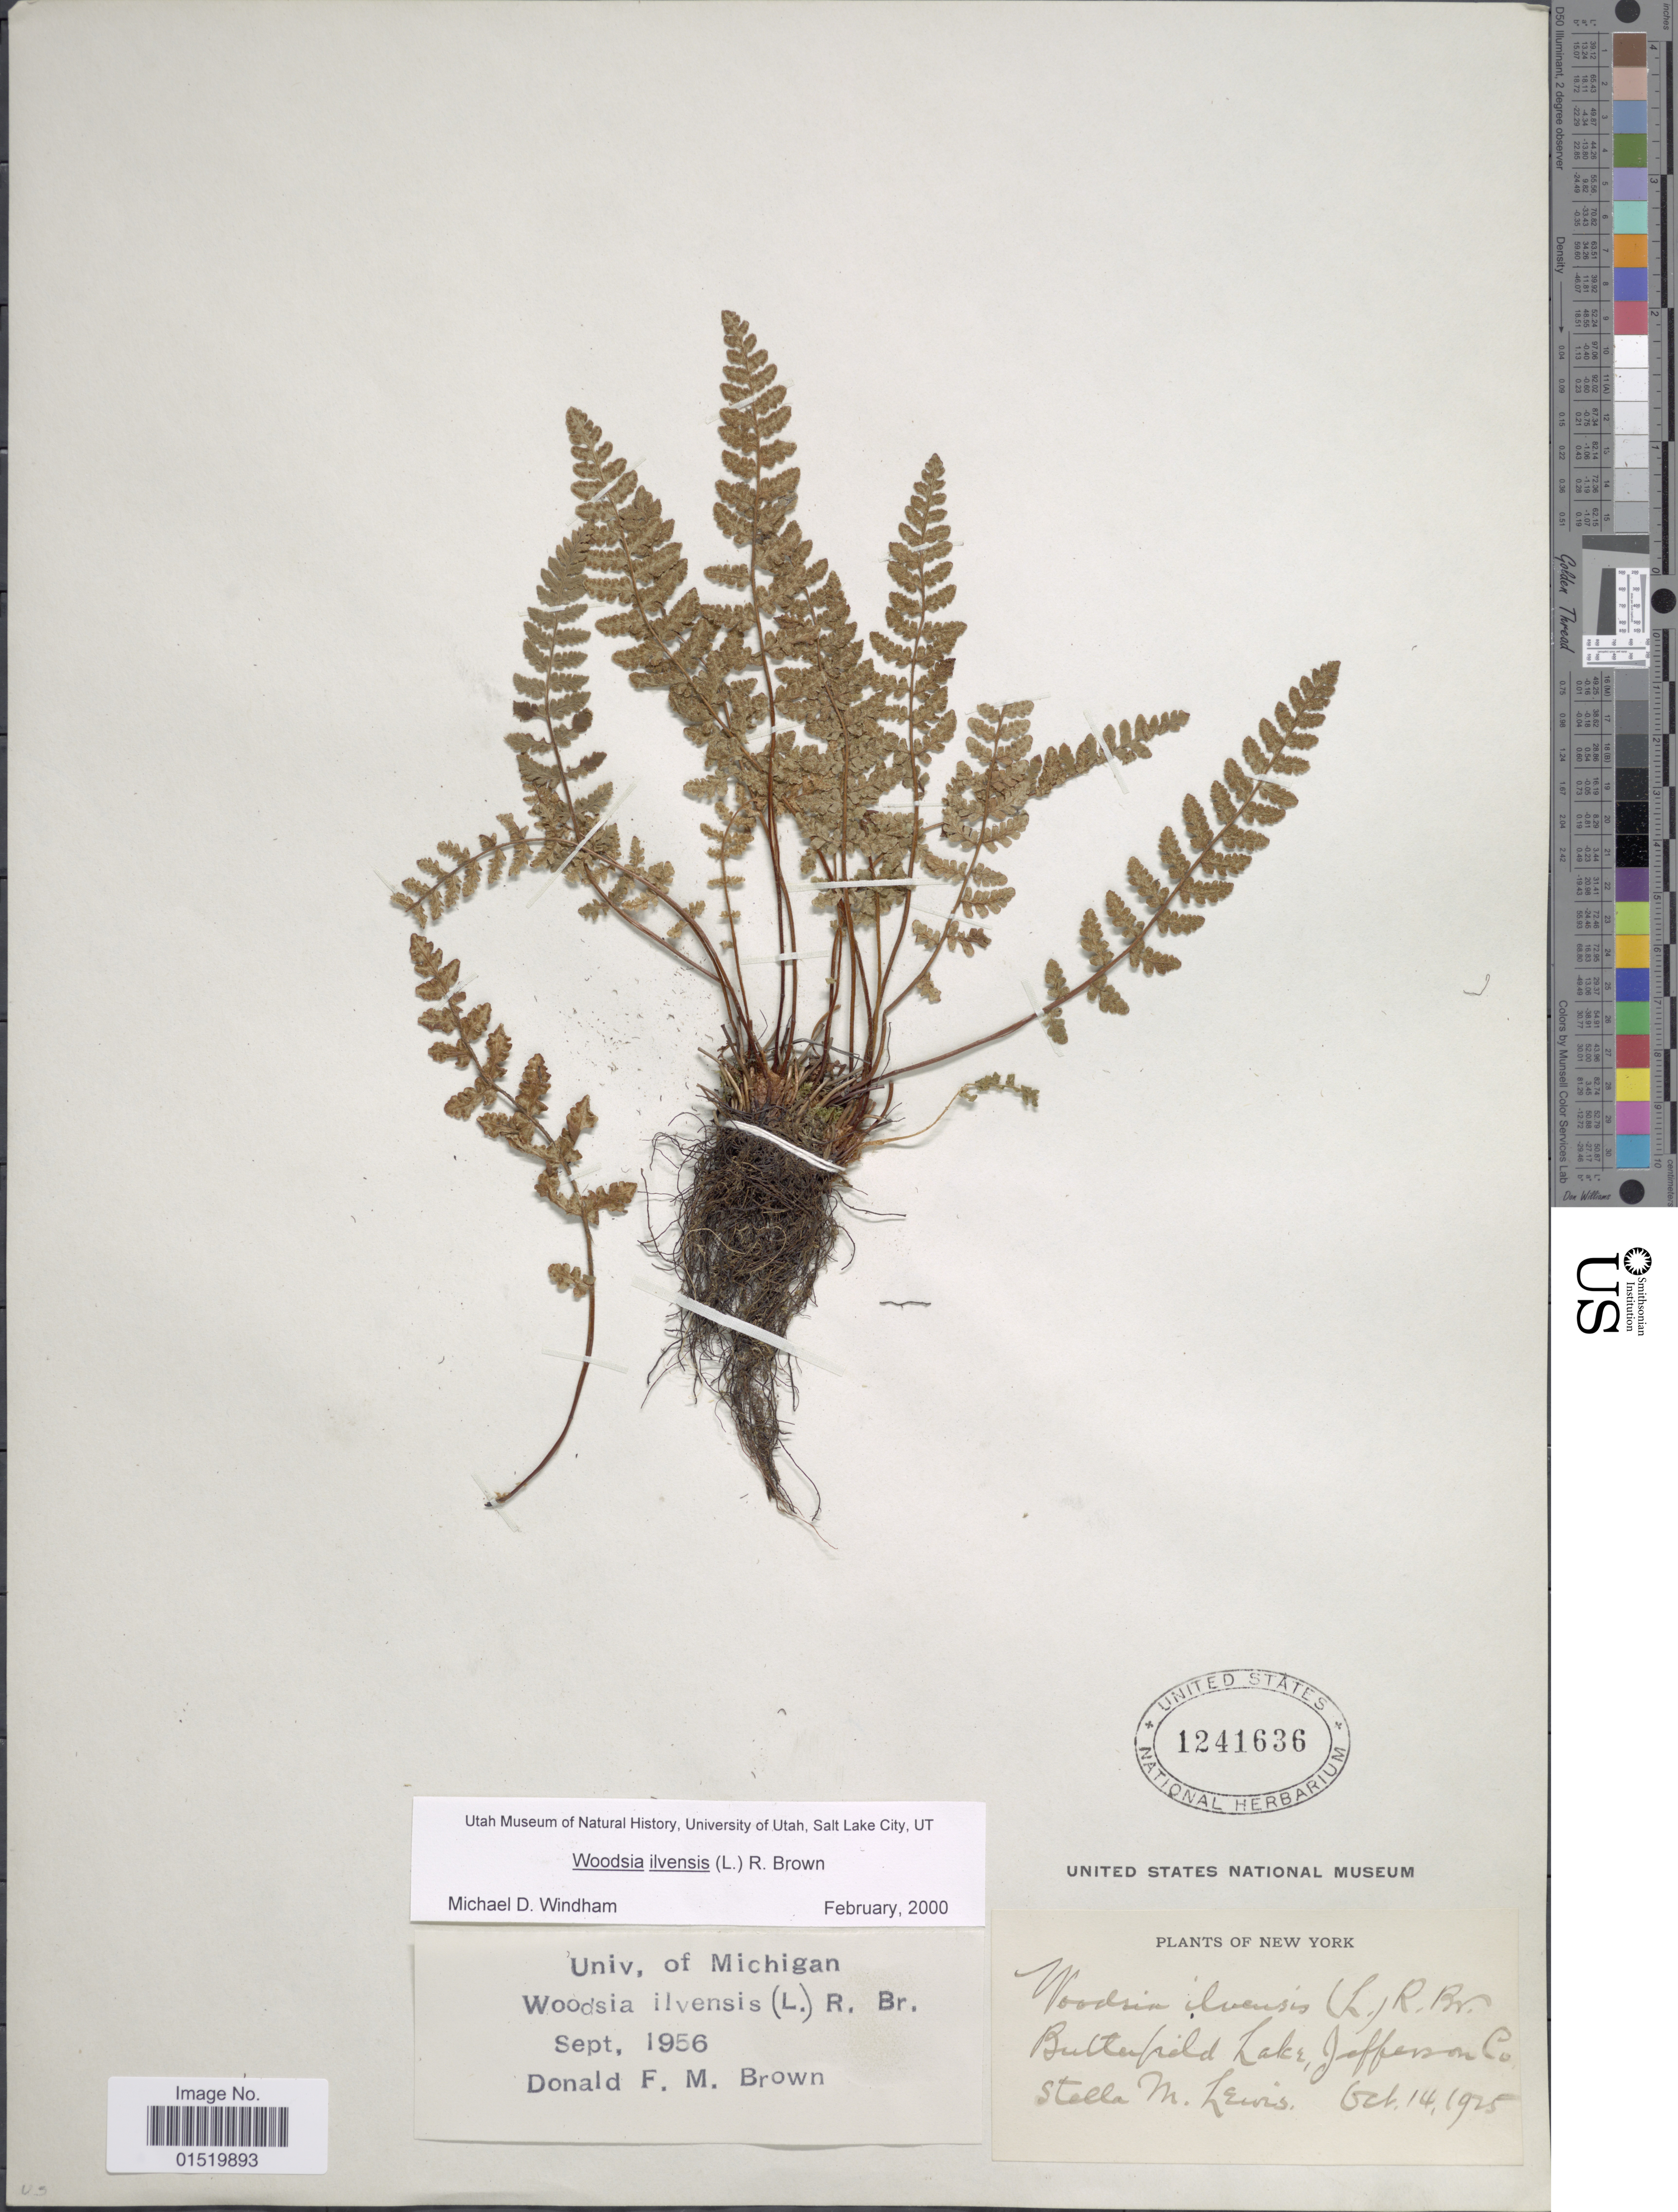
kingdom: Plantae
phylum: Tracheophyta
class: Polypodiopsida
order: Polypodiales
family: Woodsiaceae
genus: Woodsia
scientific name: Woodsia ilvensis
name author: (L.) R. Br.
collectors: S. M. Lewis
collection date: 1925-10-14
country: United States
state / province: New York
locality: Butterfield lake, Jefferson Co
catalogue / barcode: US 1241636